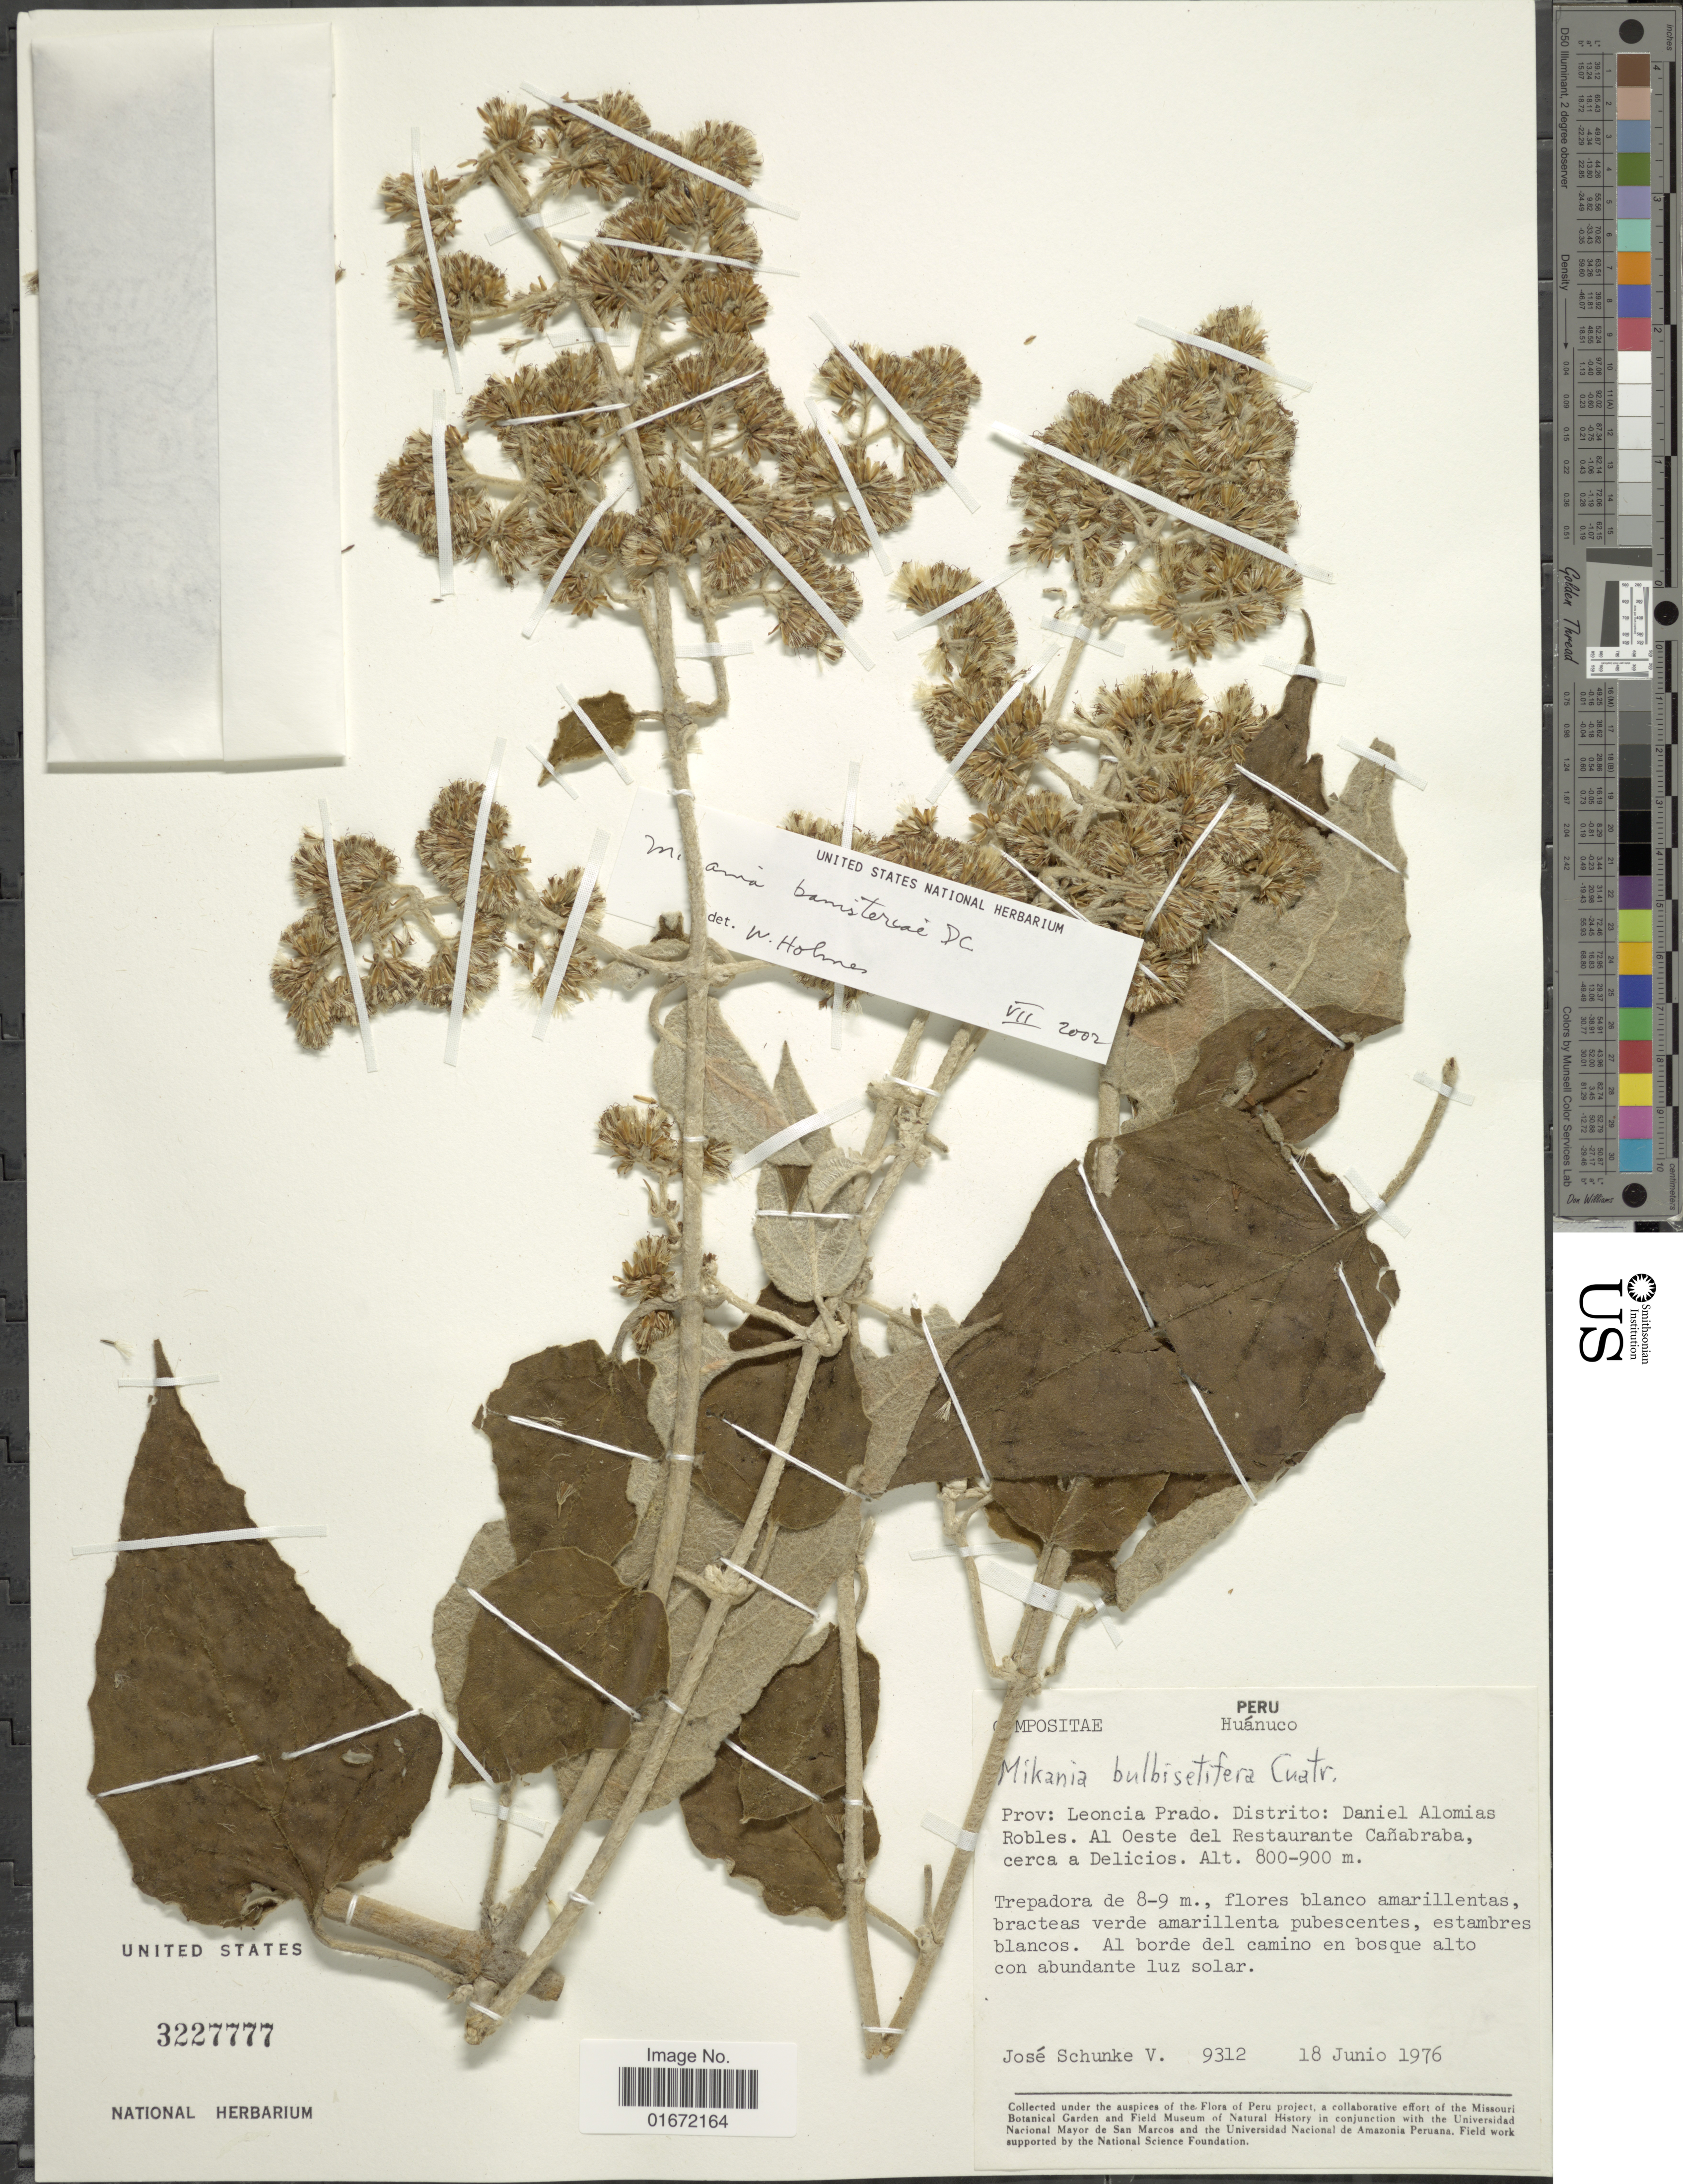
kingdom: Plantae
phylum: Tracheophyta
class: Magnoliopsida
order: Asterales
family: Asteraceae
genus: Mikania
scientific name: Mikania banisteriae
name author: DC.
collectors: J. Schunke Vigo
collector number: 9312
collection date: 1976-06-18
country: Peru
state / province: Huánuco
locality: Prov: Leoncia Prado. Distrito: Daneil Alomias Robles. Al Oeste del Restaurante Cañabraba, cerca a Delicios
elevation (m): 800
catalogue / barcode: US 3227777